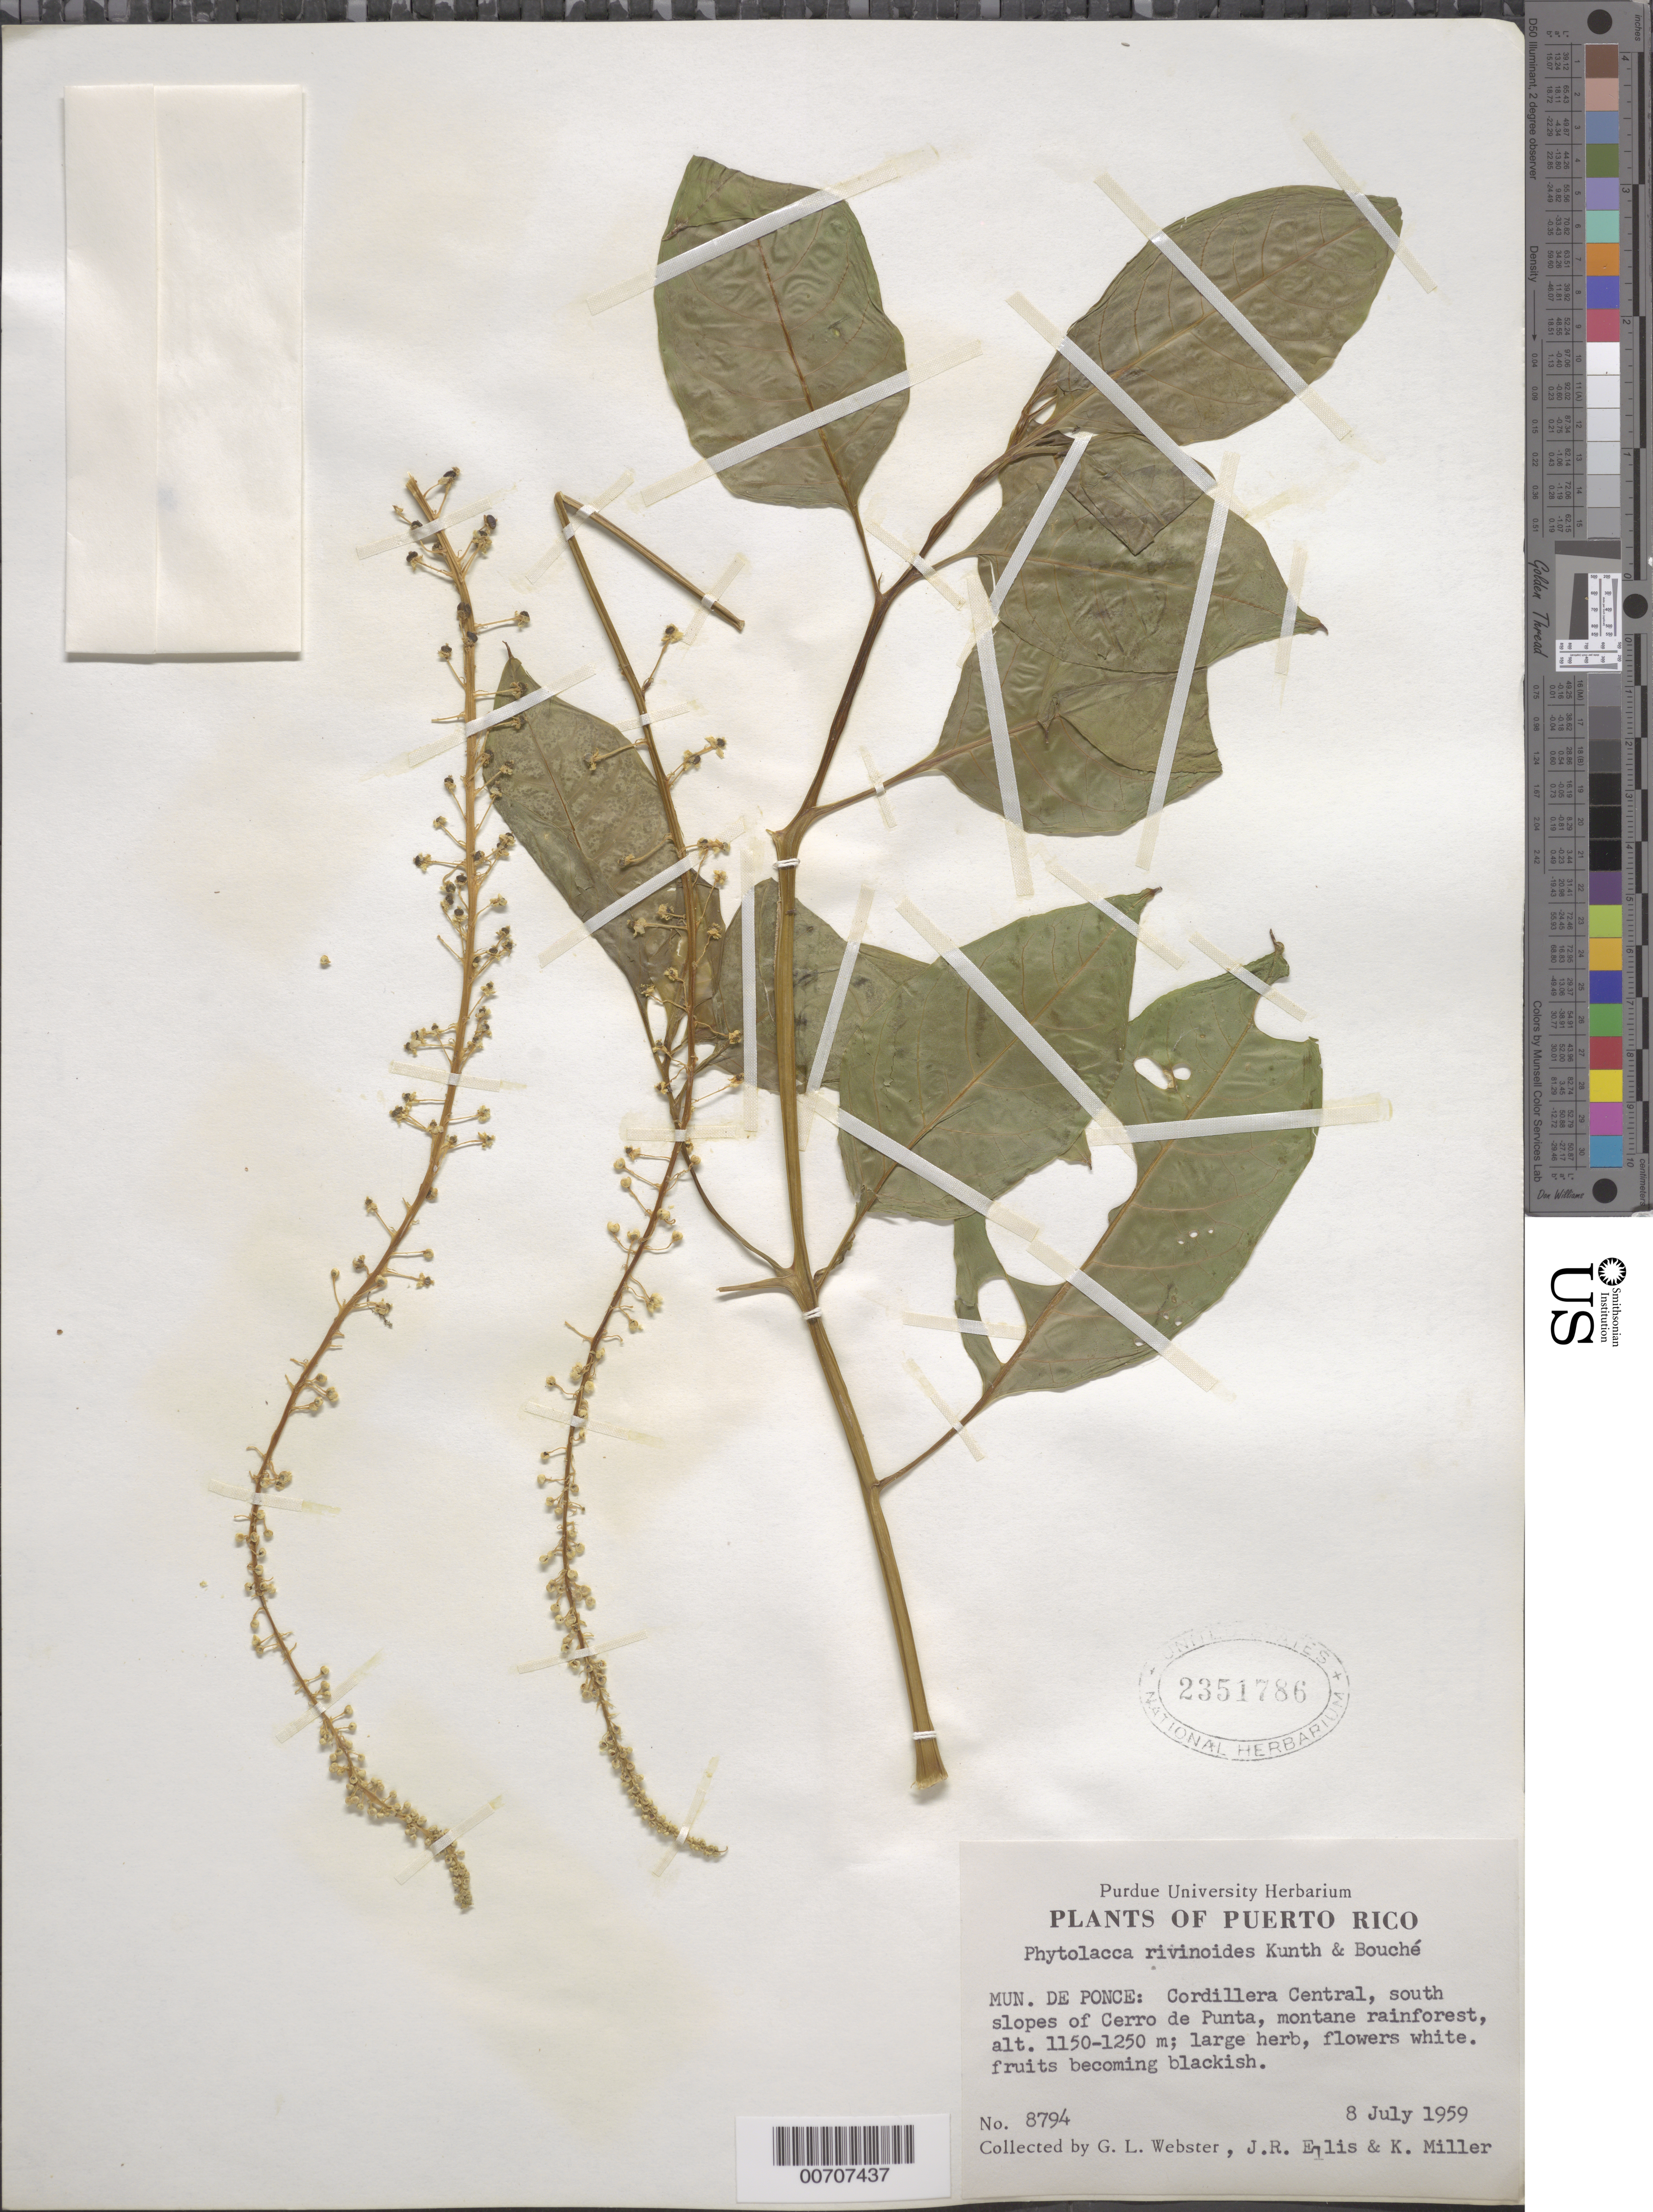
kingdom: Plantae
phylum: Tracheophyta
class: Magnoliopsida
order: Caryophyllales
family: Phytolaccaceae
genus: Phytolacca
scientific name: Phytolacca rivinoides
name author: Kunth & C.D. Bouché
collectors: G. L. Webster, J. R. Ellis & K. I. Miller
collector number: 8794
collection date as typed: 08 Jul 1959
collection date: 1959-07-08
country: Puerto Rico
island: Greater Antilles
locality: Mun. de Ponce: Cordillera Central, S slopes of Cerro de Punta, montane rainforest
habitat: Montane rainforest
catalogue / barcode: US 2351786